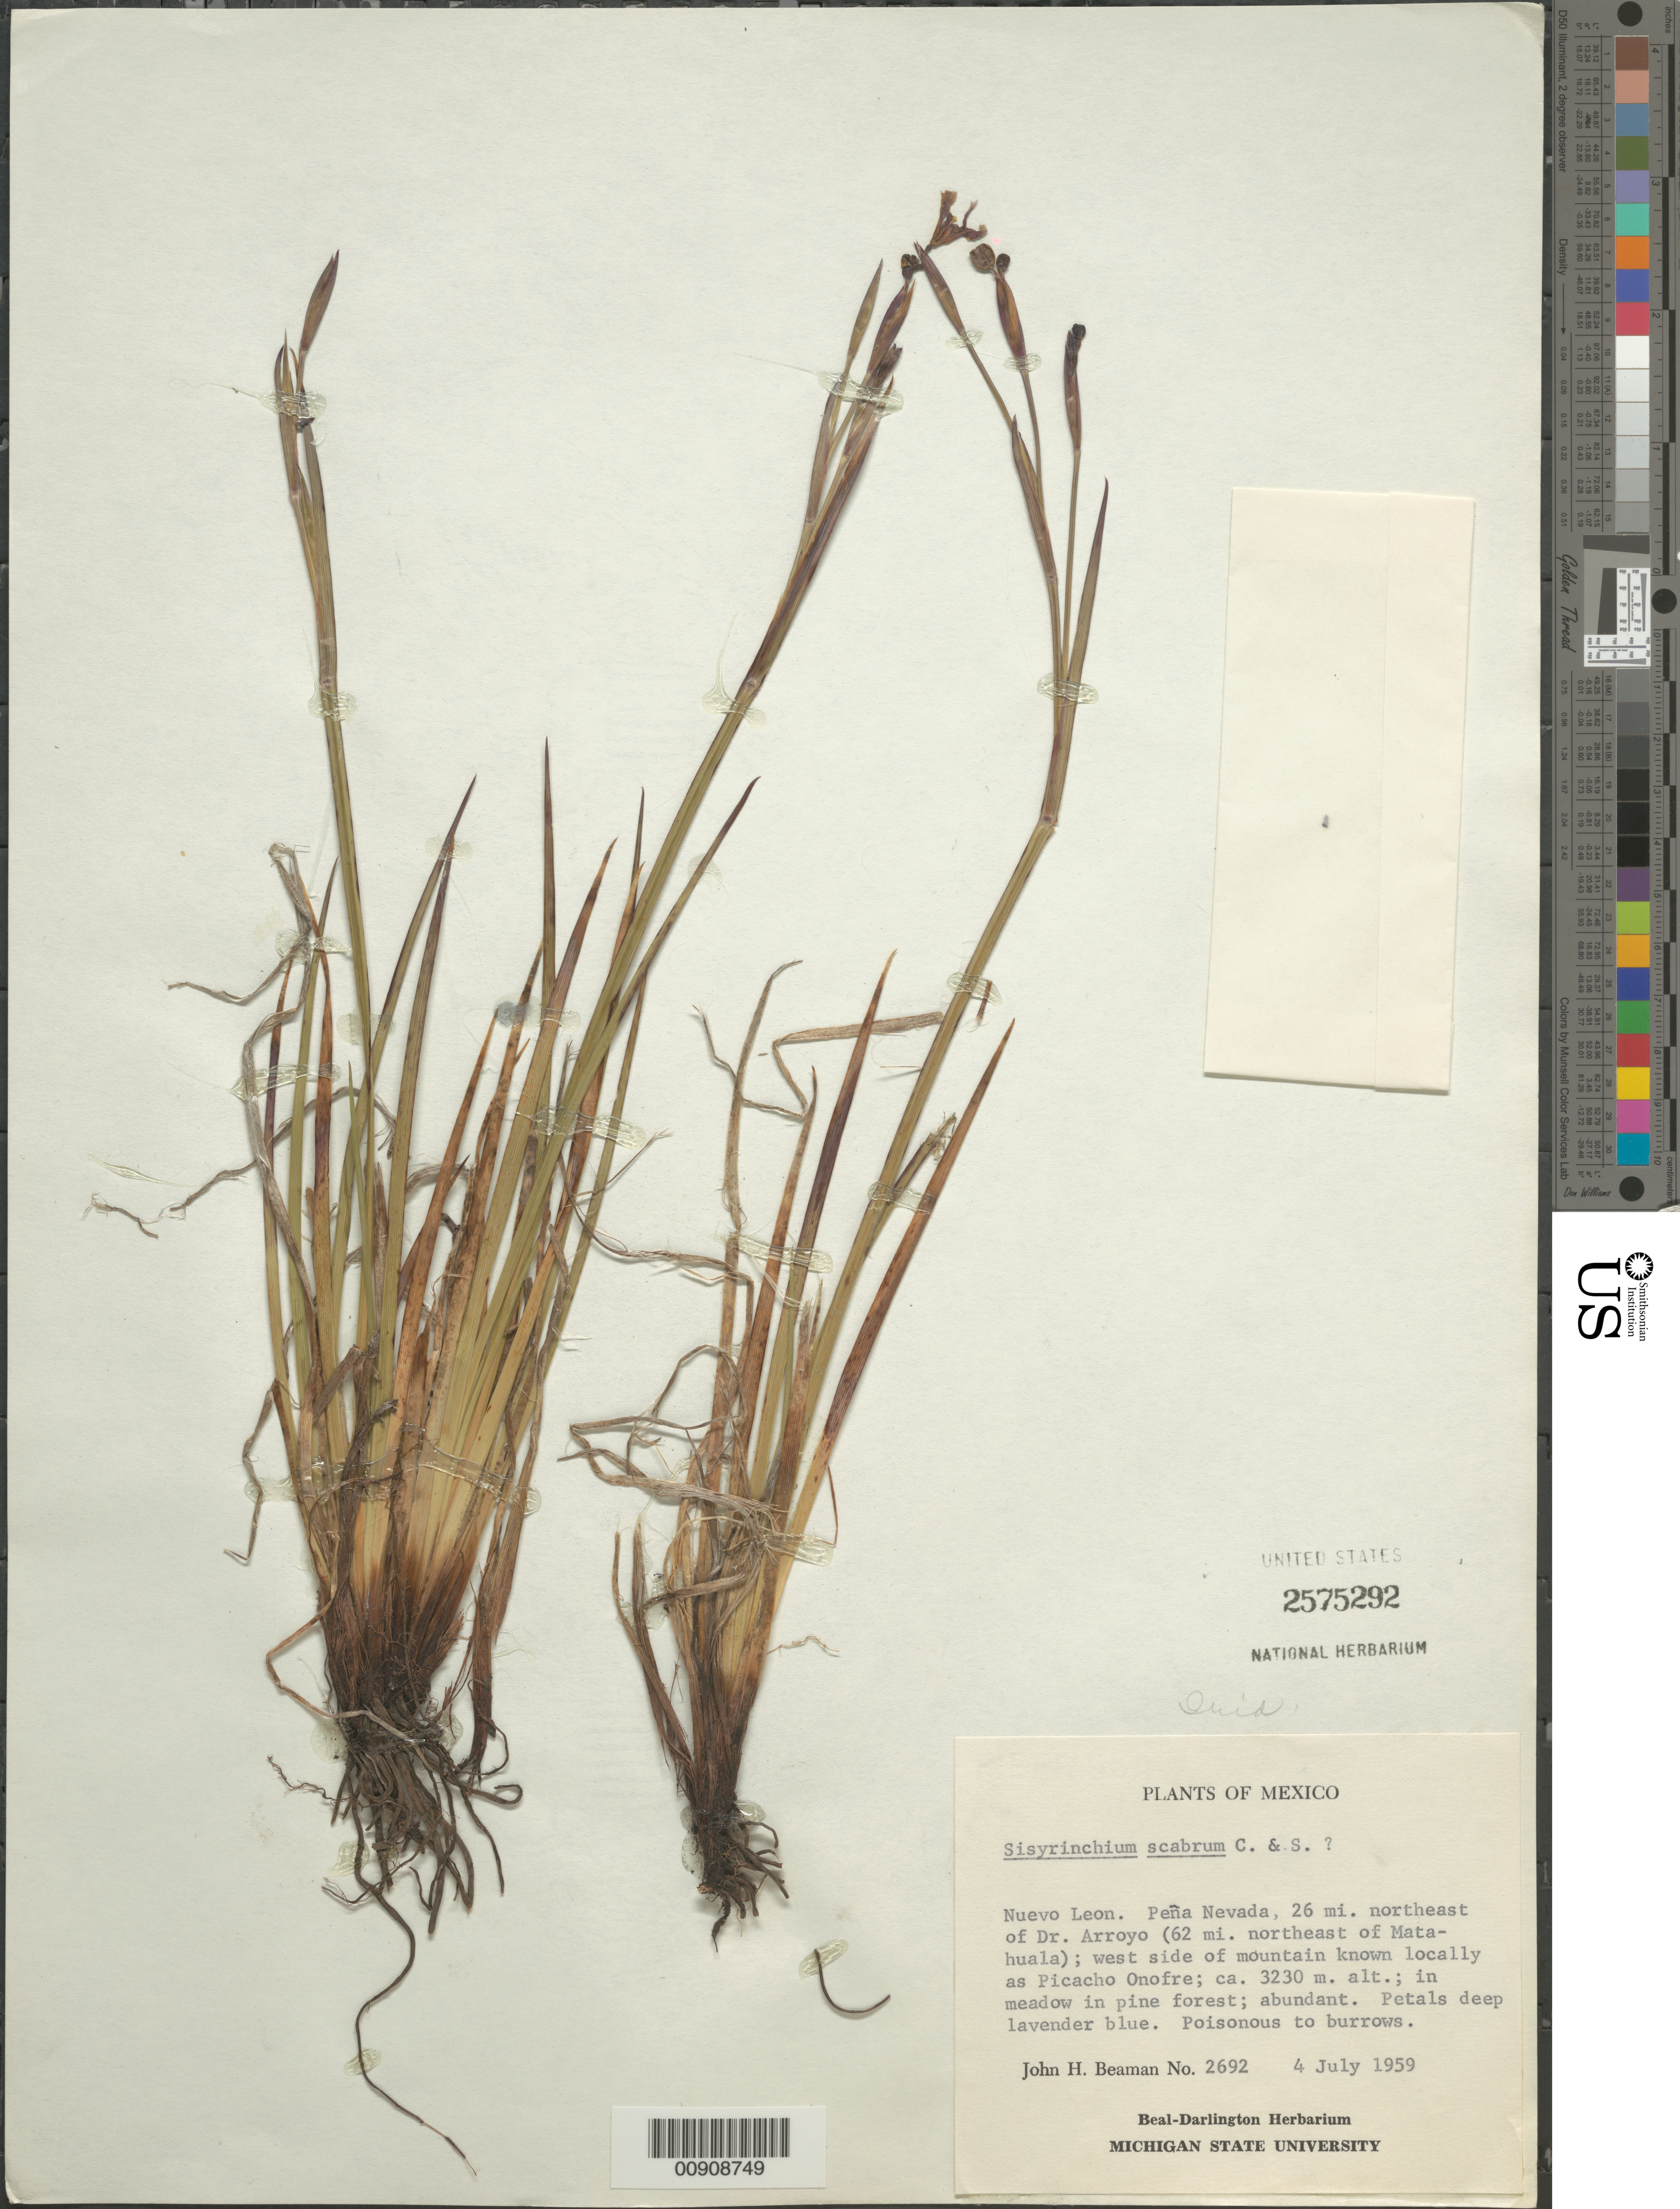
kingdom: Plantae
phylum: Tracheophyta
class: Liliopsida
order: Asparagales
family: Iridaceae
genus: Sisyrinchium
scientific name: Sisyrinchium scabrum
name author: Schltdl. & Cham.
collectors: J. H. Beaman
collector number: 2692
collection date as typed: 04 Jul 1959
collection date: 1959-07-04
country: Mexico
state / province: Nuevo León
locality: Nuevo León. Peña Nevada, 26 mi. northeast of Dr. Arroyo (62 mi. northeast of Matahuala); west side of mountain known locally as Picacho Onofre.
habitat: In meadow in pine forest.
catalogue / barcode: US 2575292